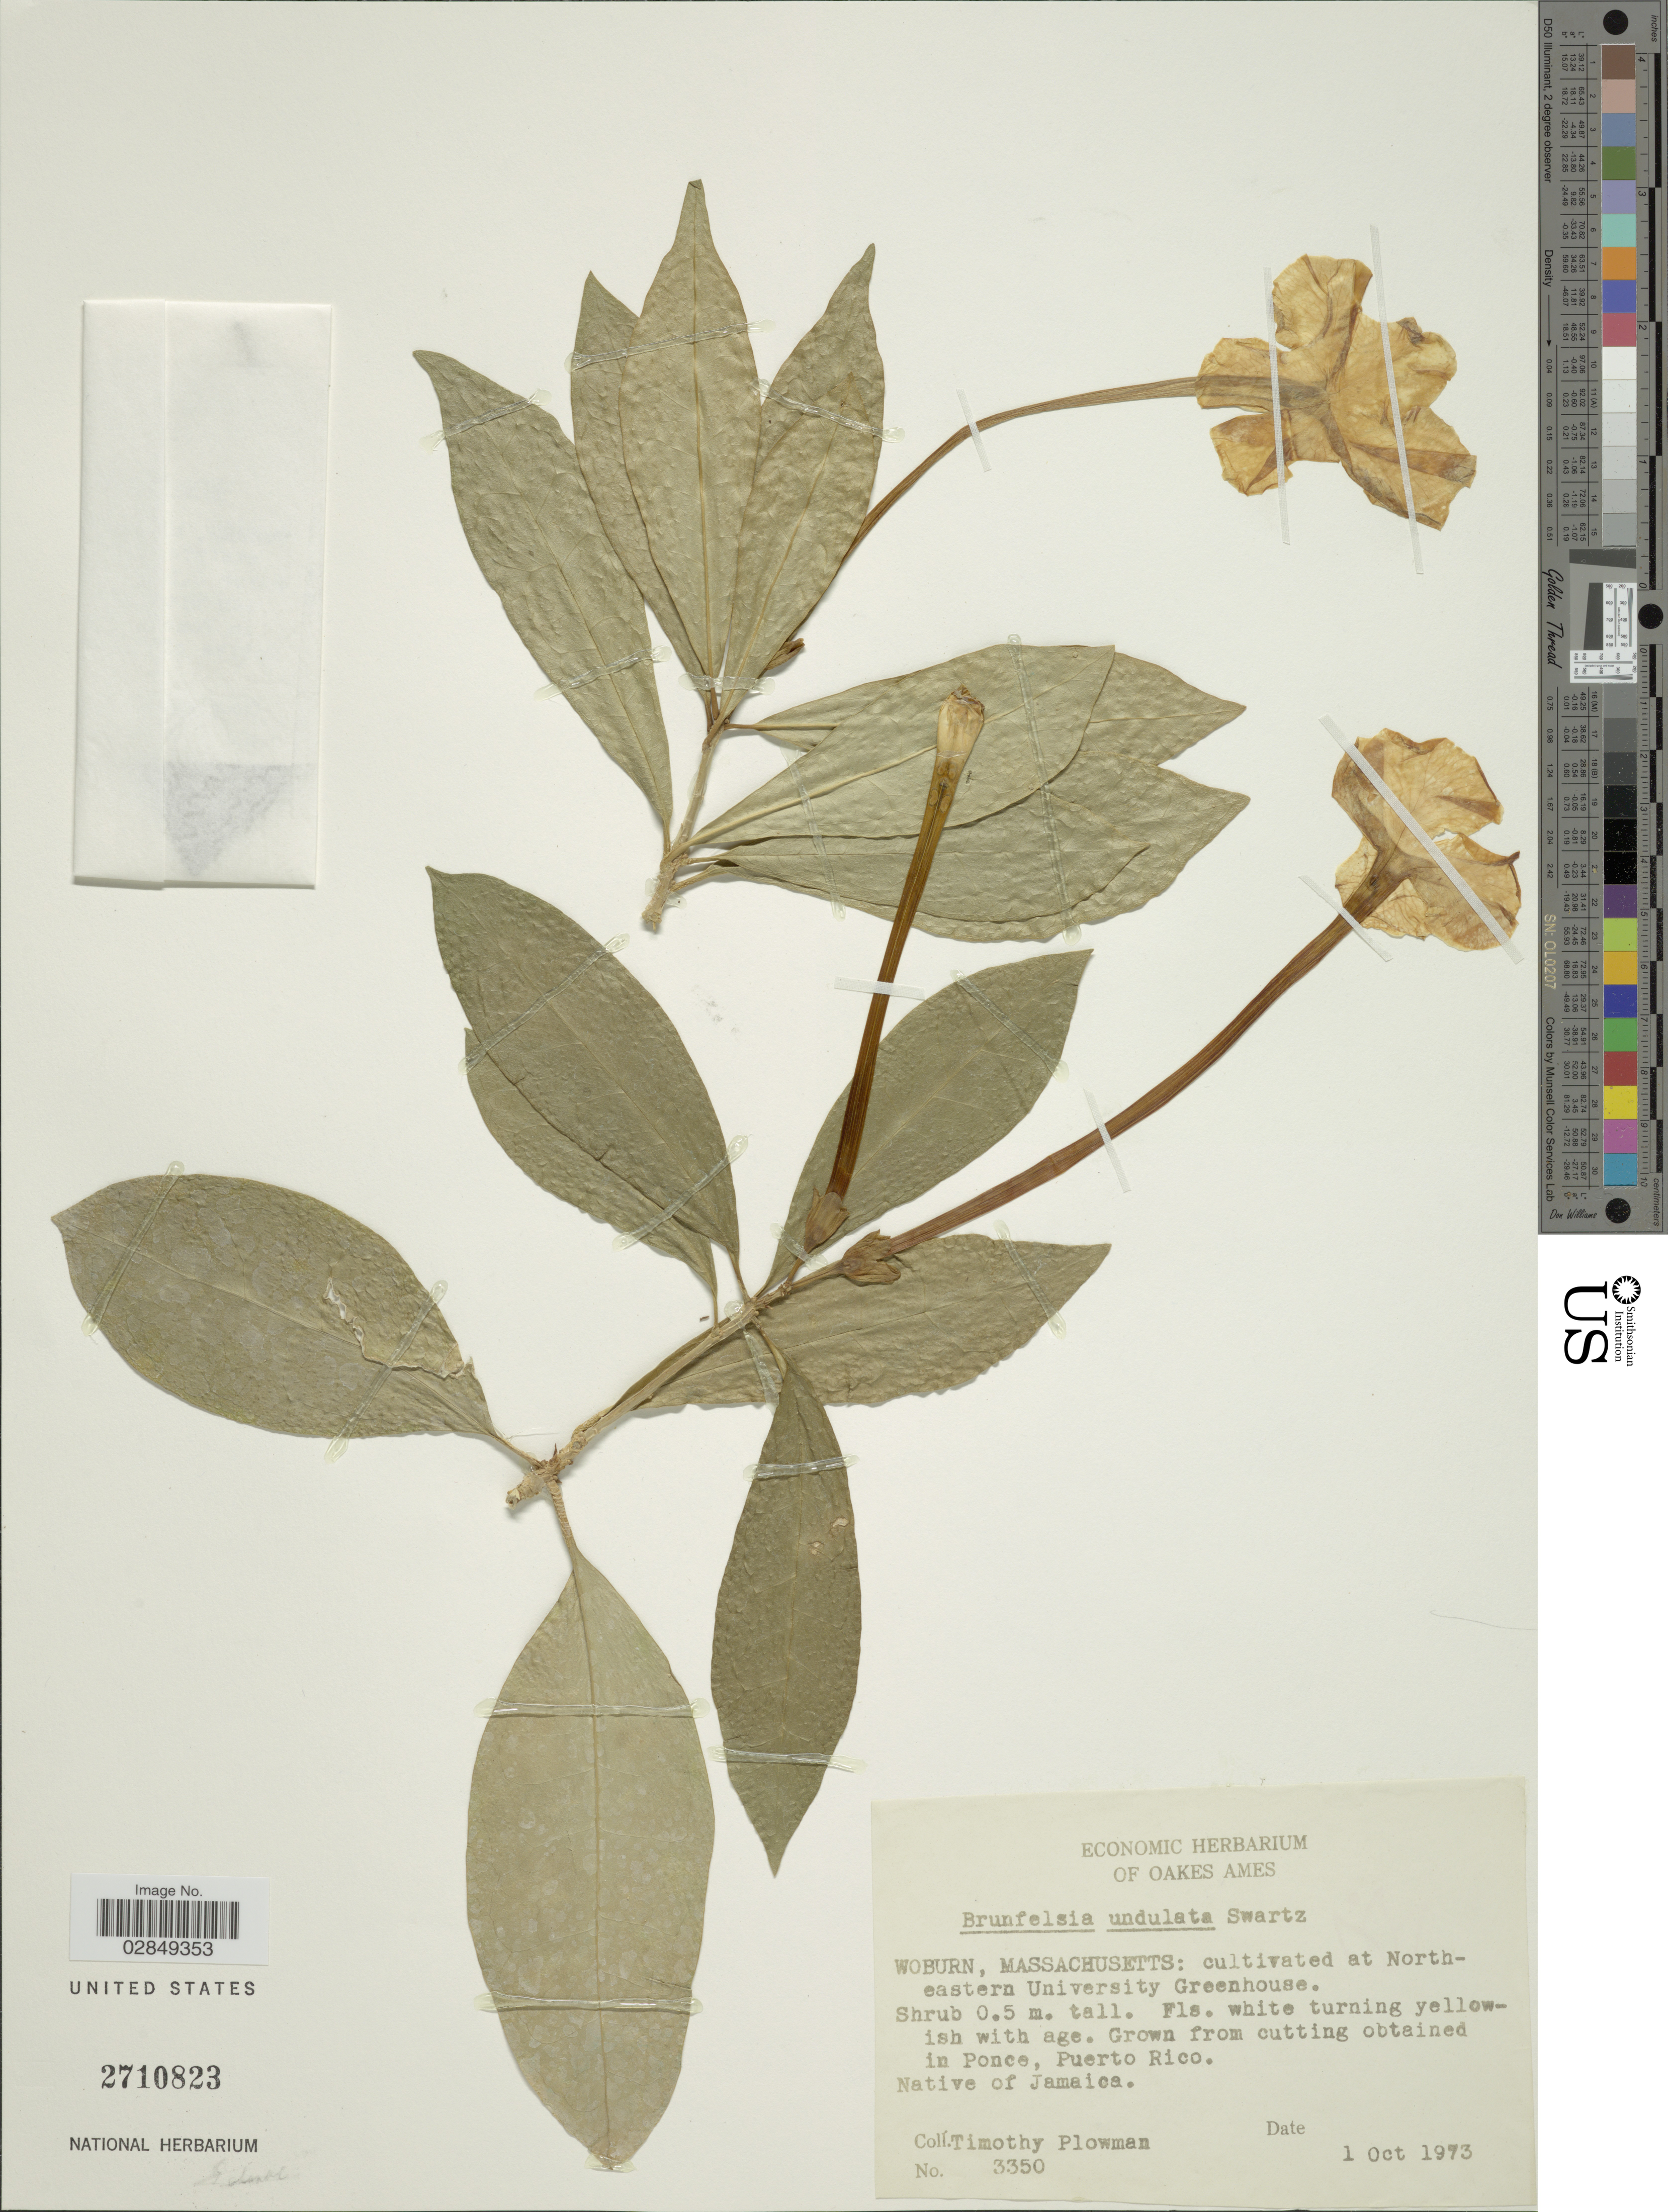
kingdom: Plantae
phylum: Tracheophyta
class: Magnoliopsida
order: Solanales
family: Solanaceae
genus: Brunfelsia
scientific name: Brunfelsia undulata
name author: Sw.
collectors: T. Plowman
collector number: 3350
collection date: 1973-10-01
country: United States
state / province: Massachusetts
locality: Woburn, Massachusetts: cultivated at North-eastern University Greenhouse.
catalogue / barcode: US 2710823